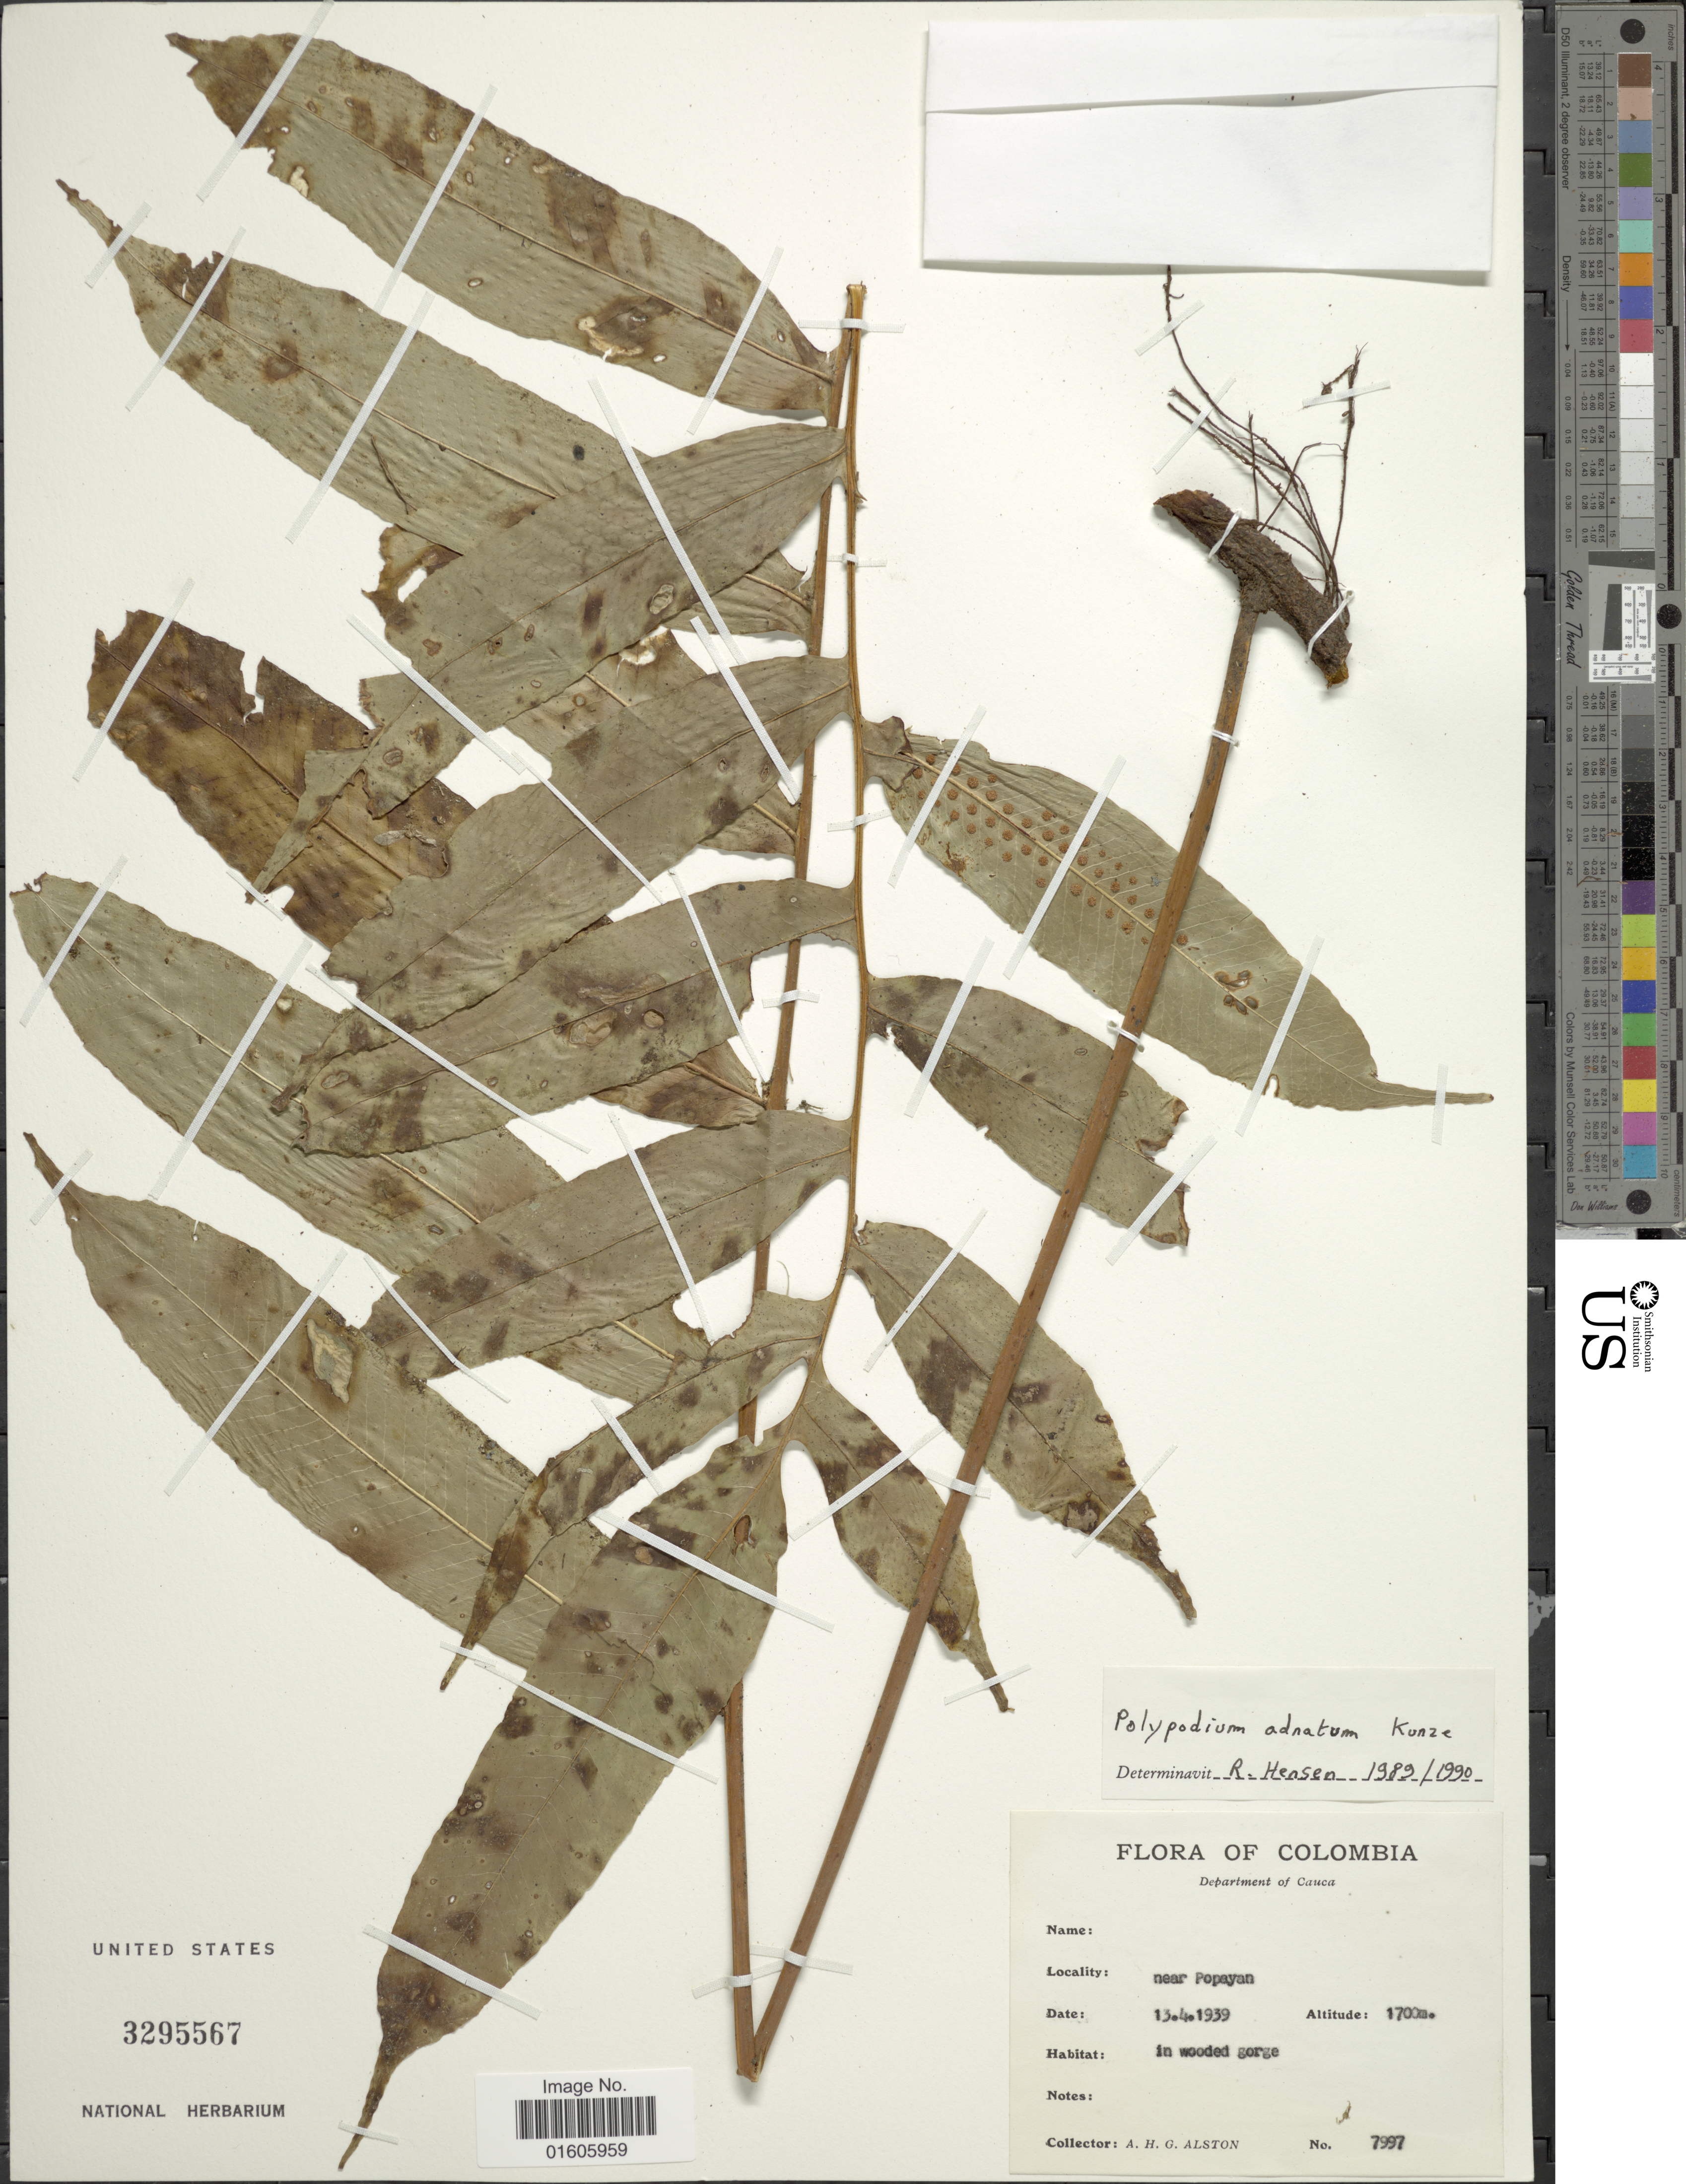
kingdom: Plantae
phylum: Tracheophyta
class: Polypodiopsida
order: Polypodiales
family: Polypodiaceae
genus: Serpocaulon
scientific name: Serpocaulon adnatum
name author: (Kunze ex Klotzsch) A.R. Sm.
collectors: A. H. Alston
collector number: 7997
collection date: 1939-04-13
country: Colombia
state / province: Cauca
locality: Department of Cauca. Near Popayan.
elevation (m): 1700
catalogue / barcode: US 3295567